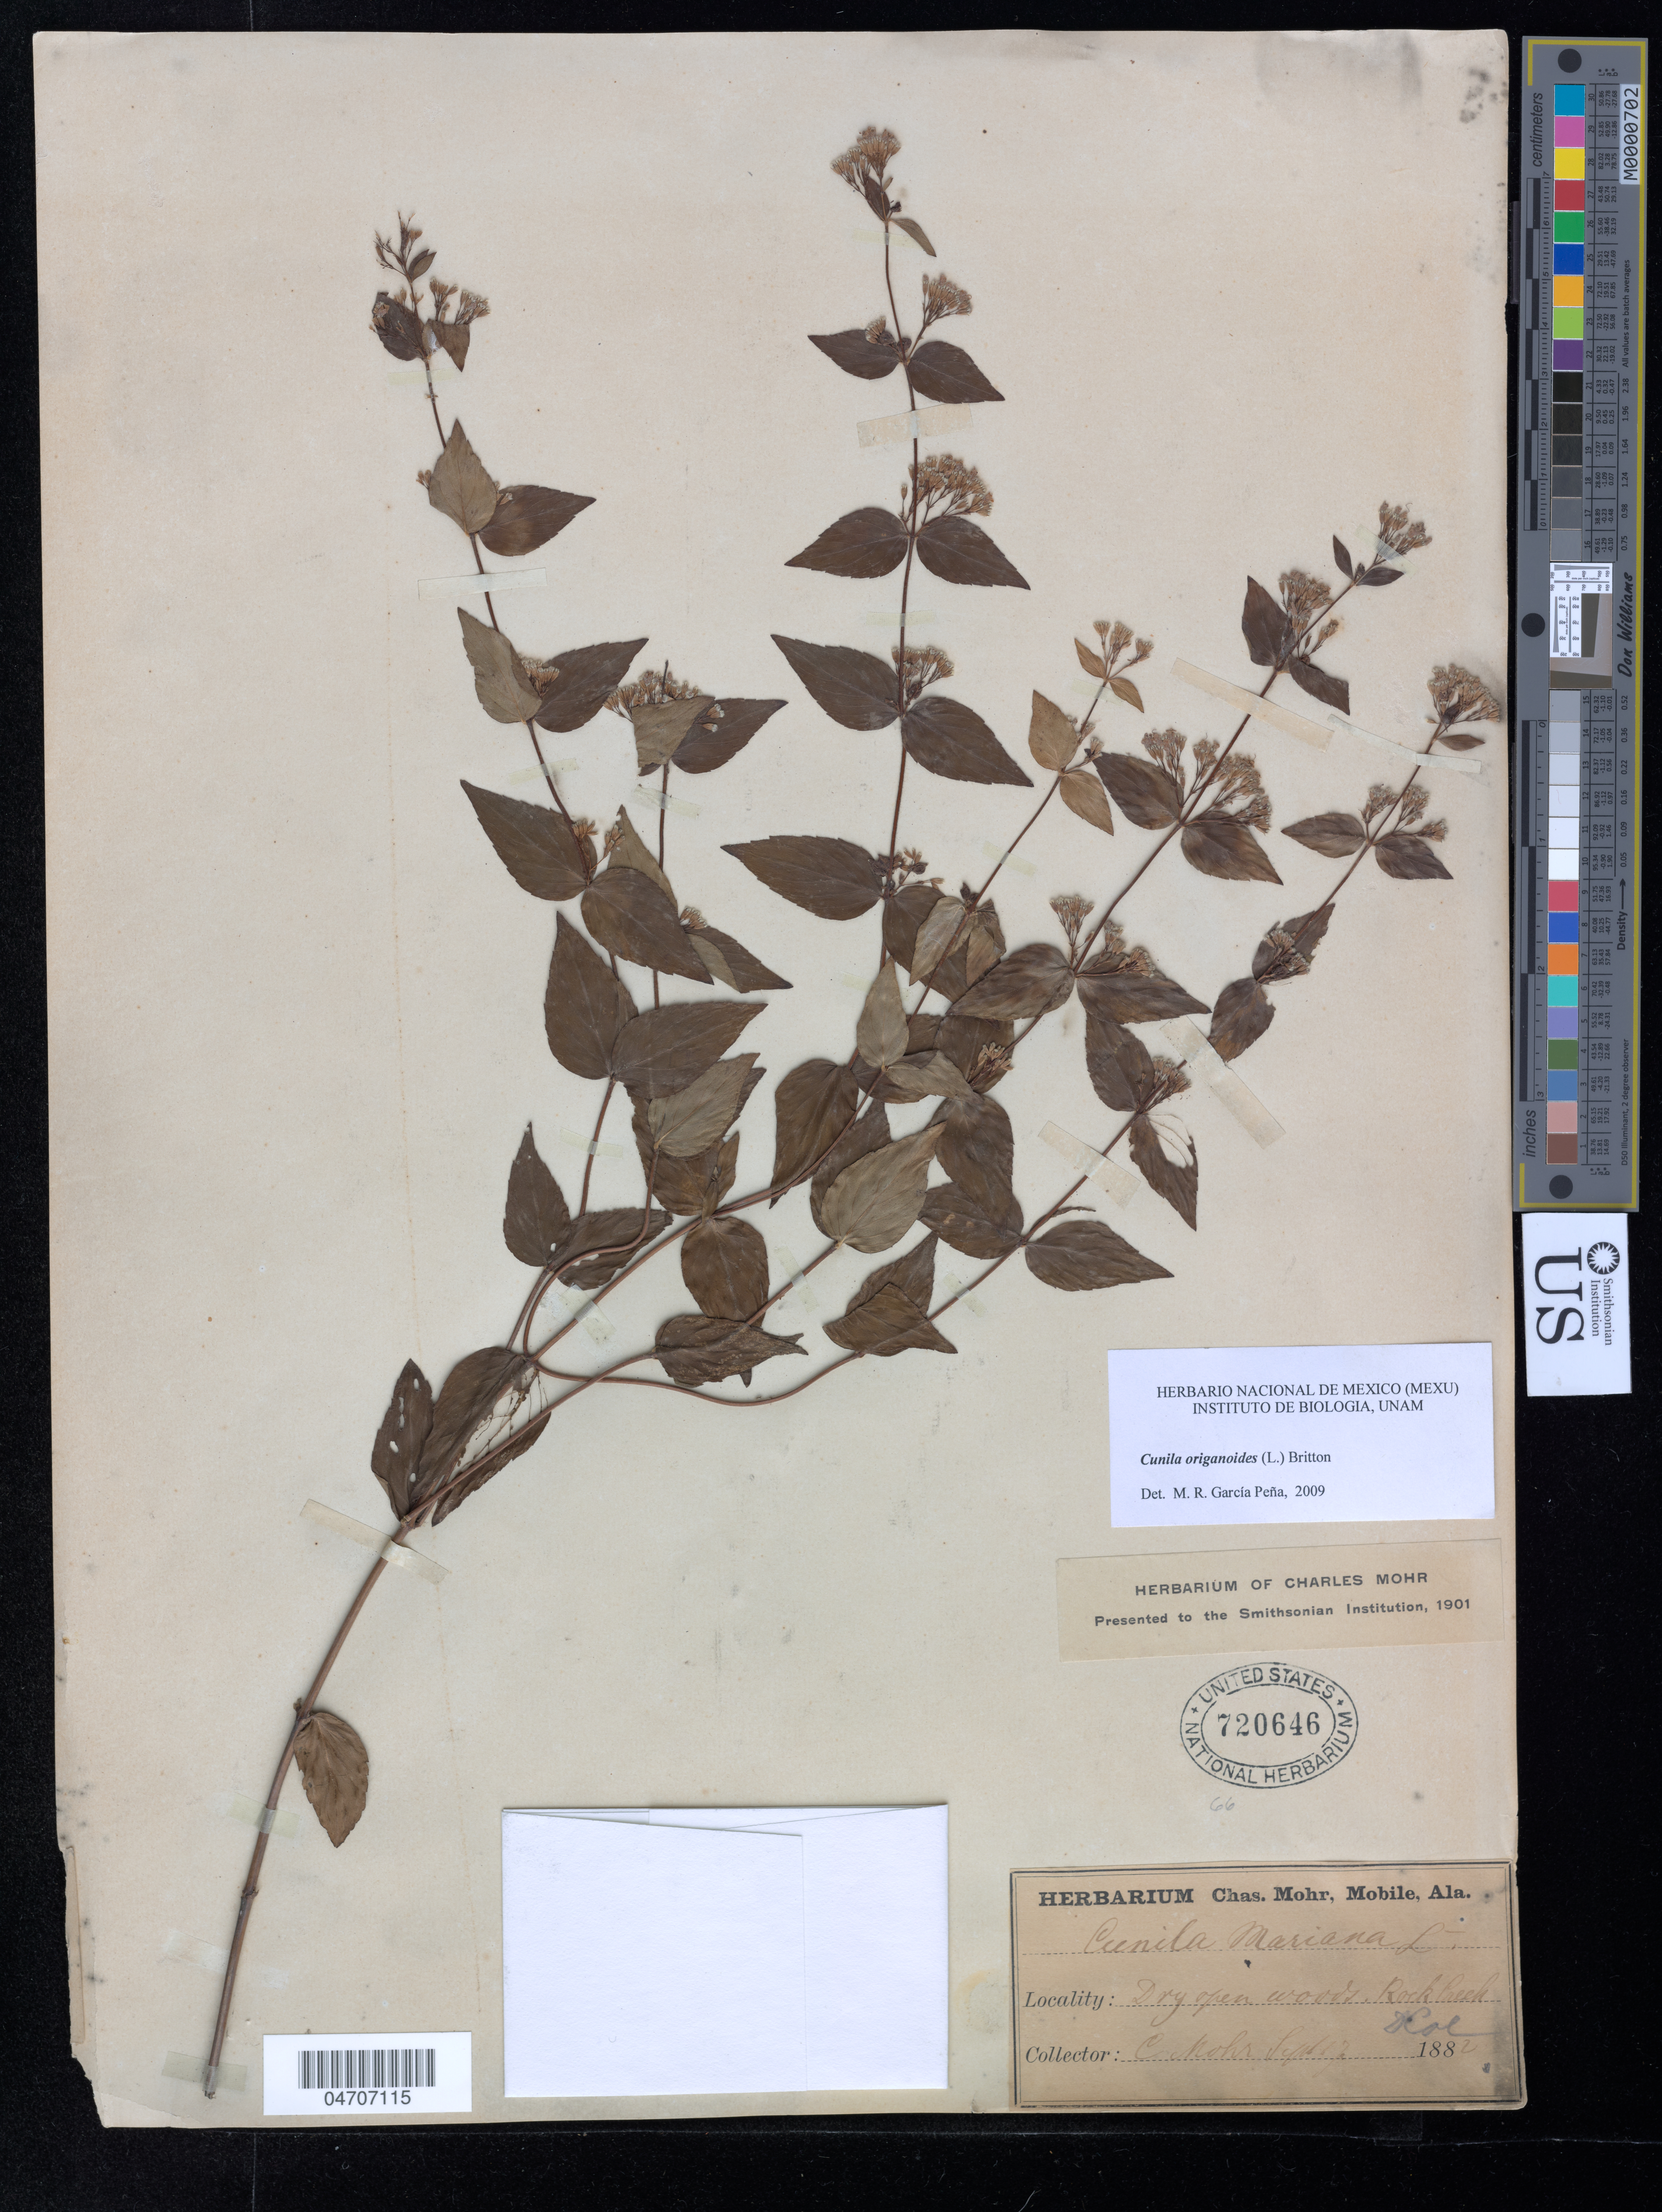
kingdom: Plantae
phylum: Tracheophyta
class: Magnoliopsida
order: Lamiales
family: Lamiaceae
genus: Cunila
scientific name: Cunila origanoides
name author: (L.) Britton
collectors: C. Mohr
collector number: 66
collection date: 1882-09-17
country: United States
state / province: Alabama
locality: Dry open woods, Rock Creek.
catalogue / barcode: US 720646